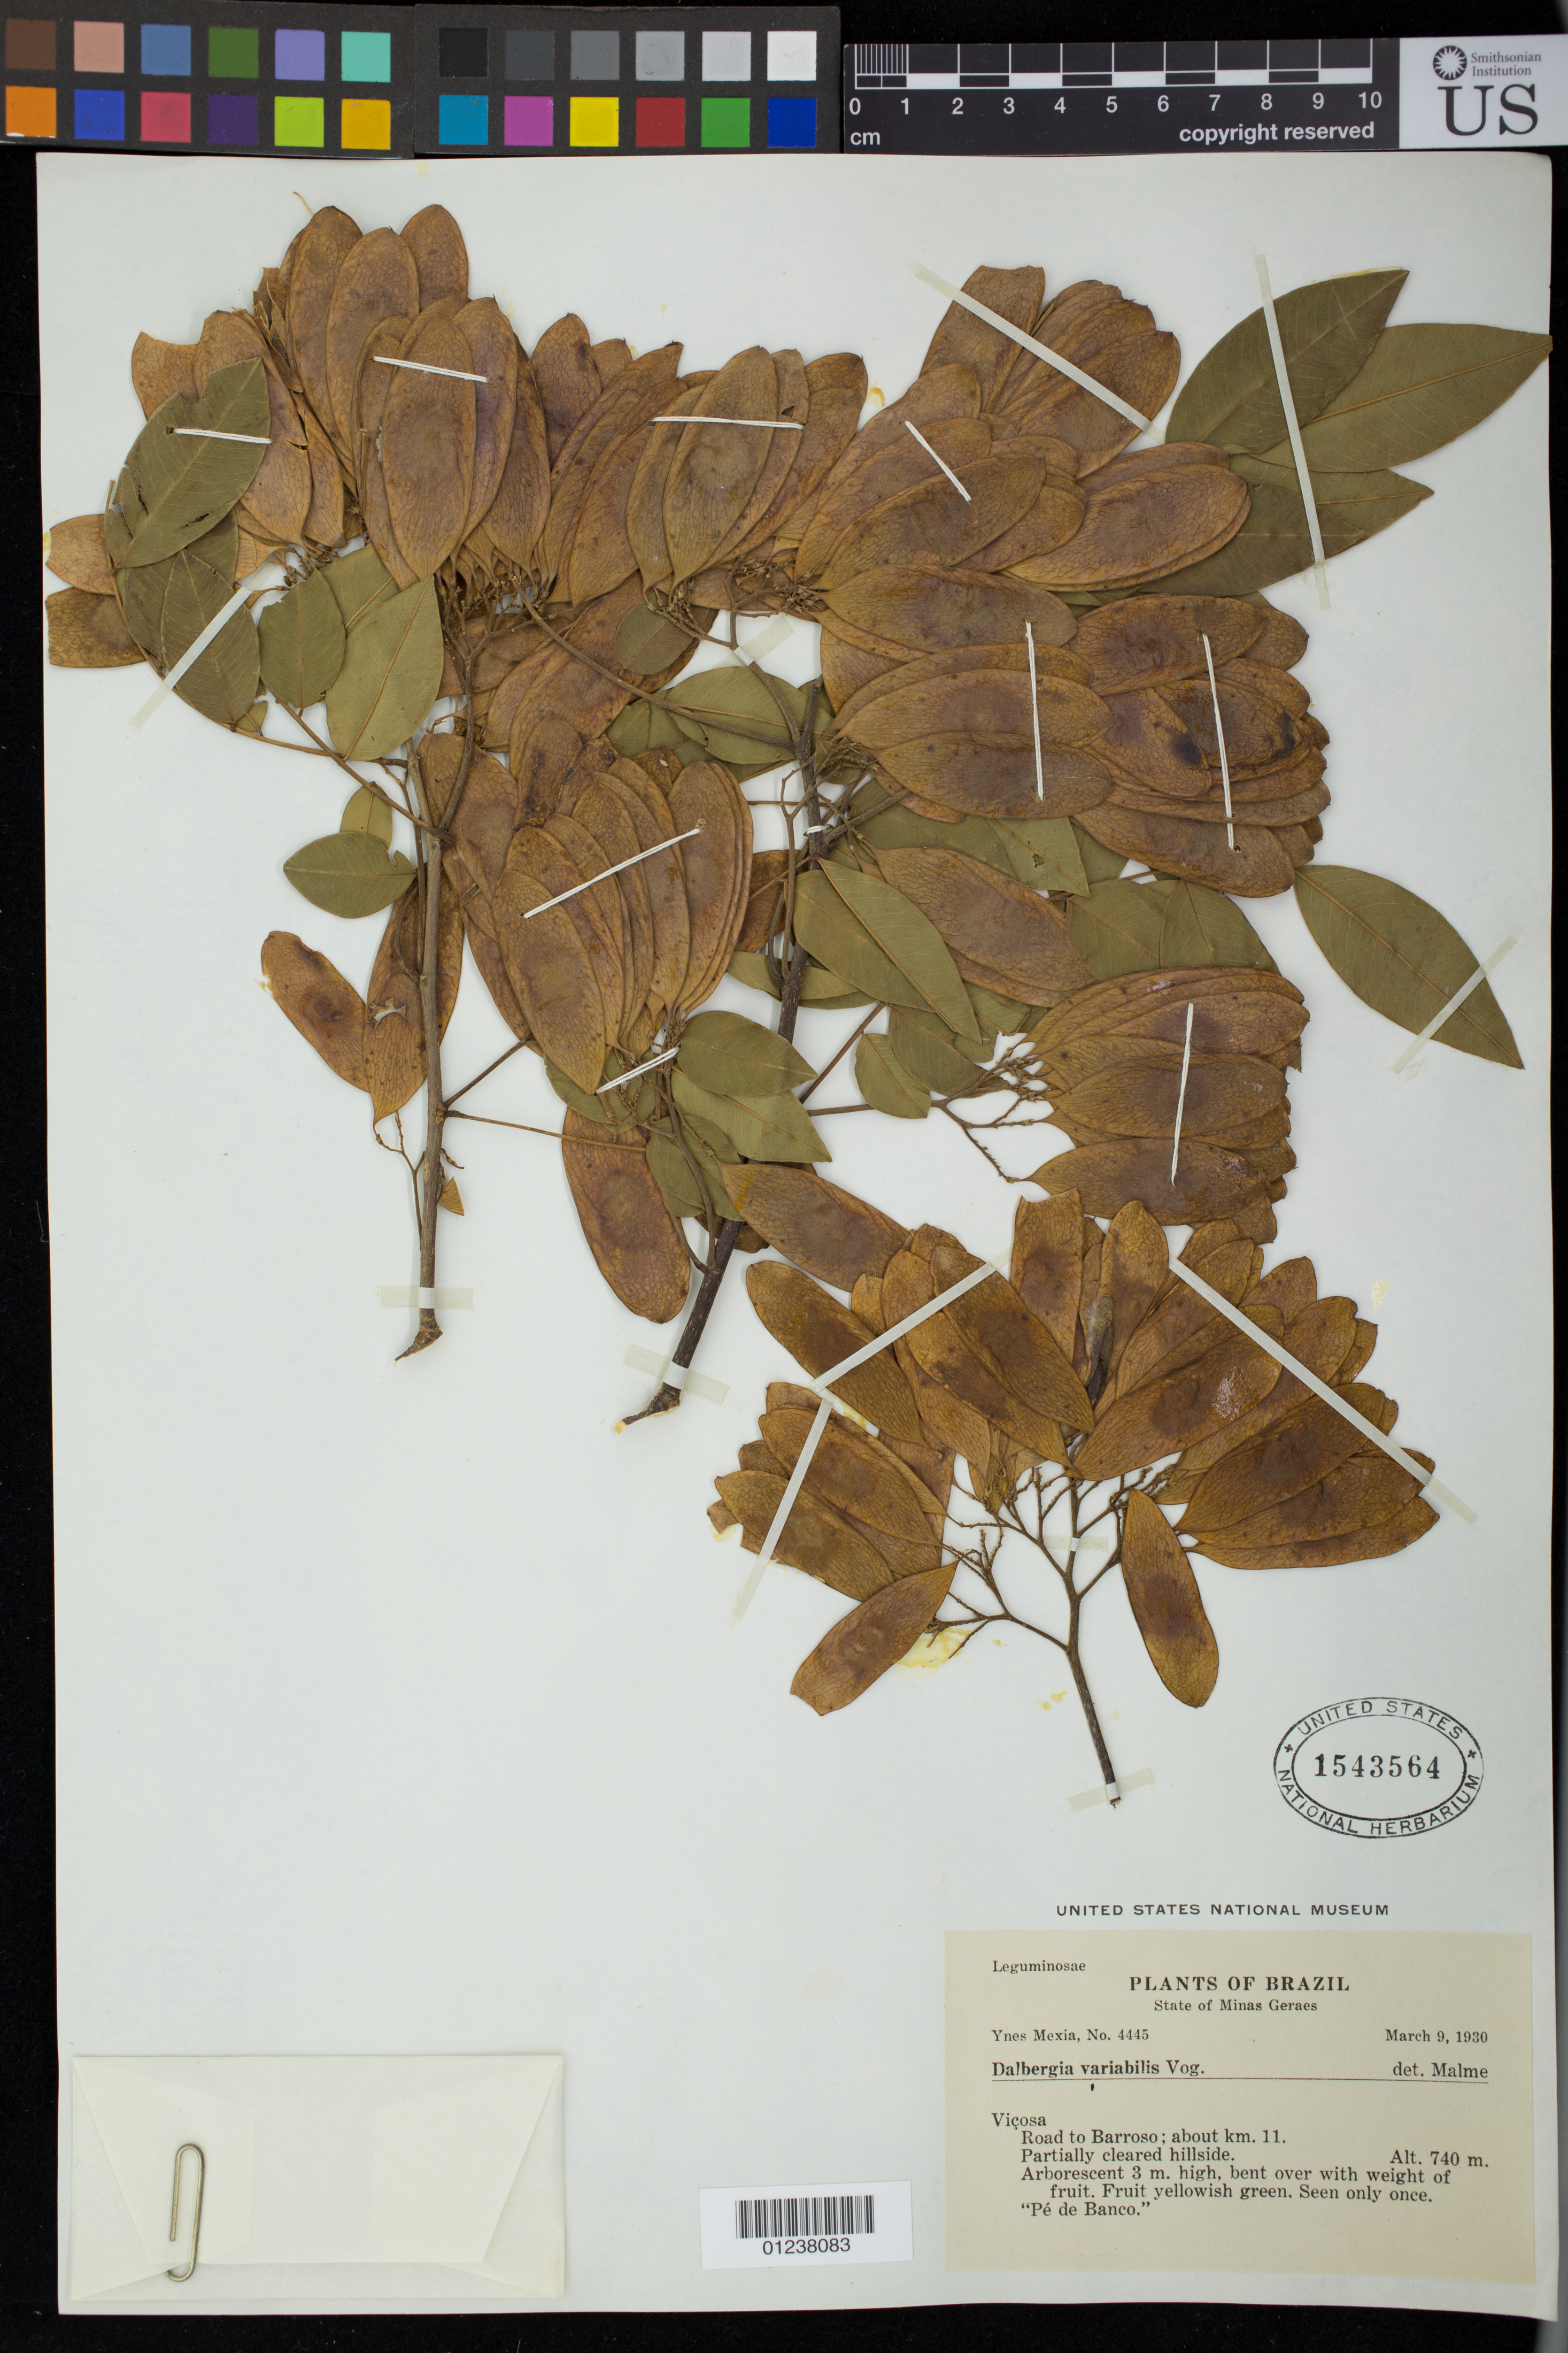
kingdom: Plantae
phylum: Tracheophyta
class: Magnoliopsida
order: Fabales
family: Fabaceae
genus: Dalbergia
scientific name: Dalbergia frutescens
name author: (Vell.) Britton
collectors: Y. Mexia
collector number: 4445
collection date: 1930-03-09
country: Brazil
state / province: Minas Gerais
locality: Vicosa. Road to Barroso; about km. 11.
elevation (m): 740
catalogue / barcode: US 1543564